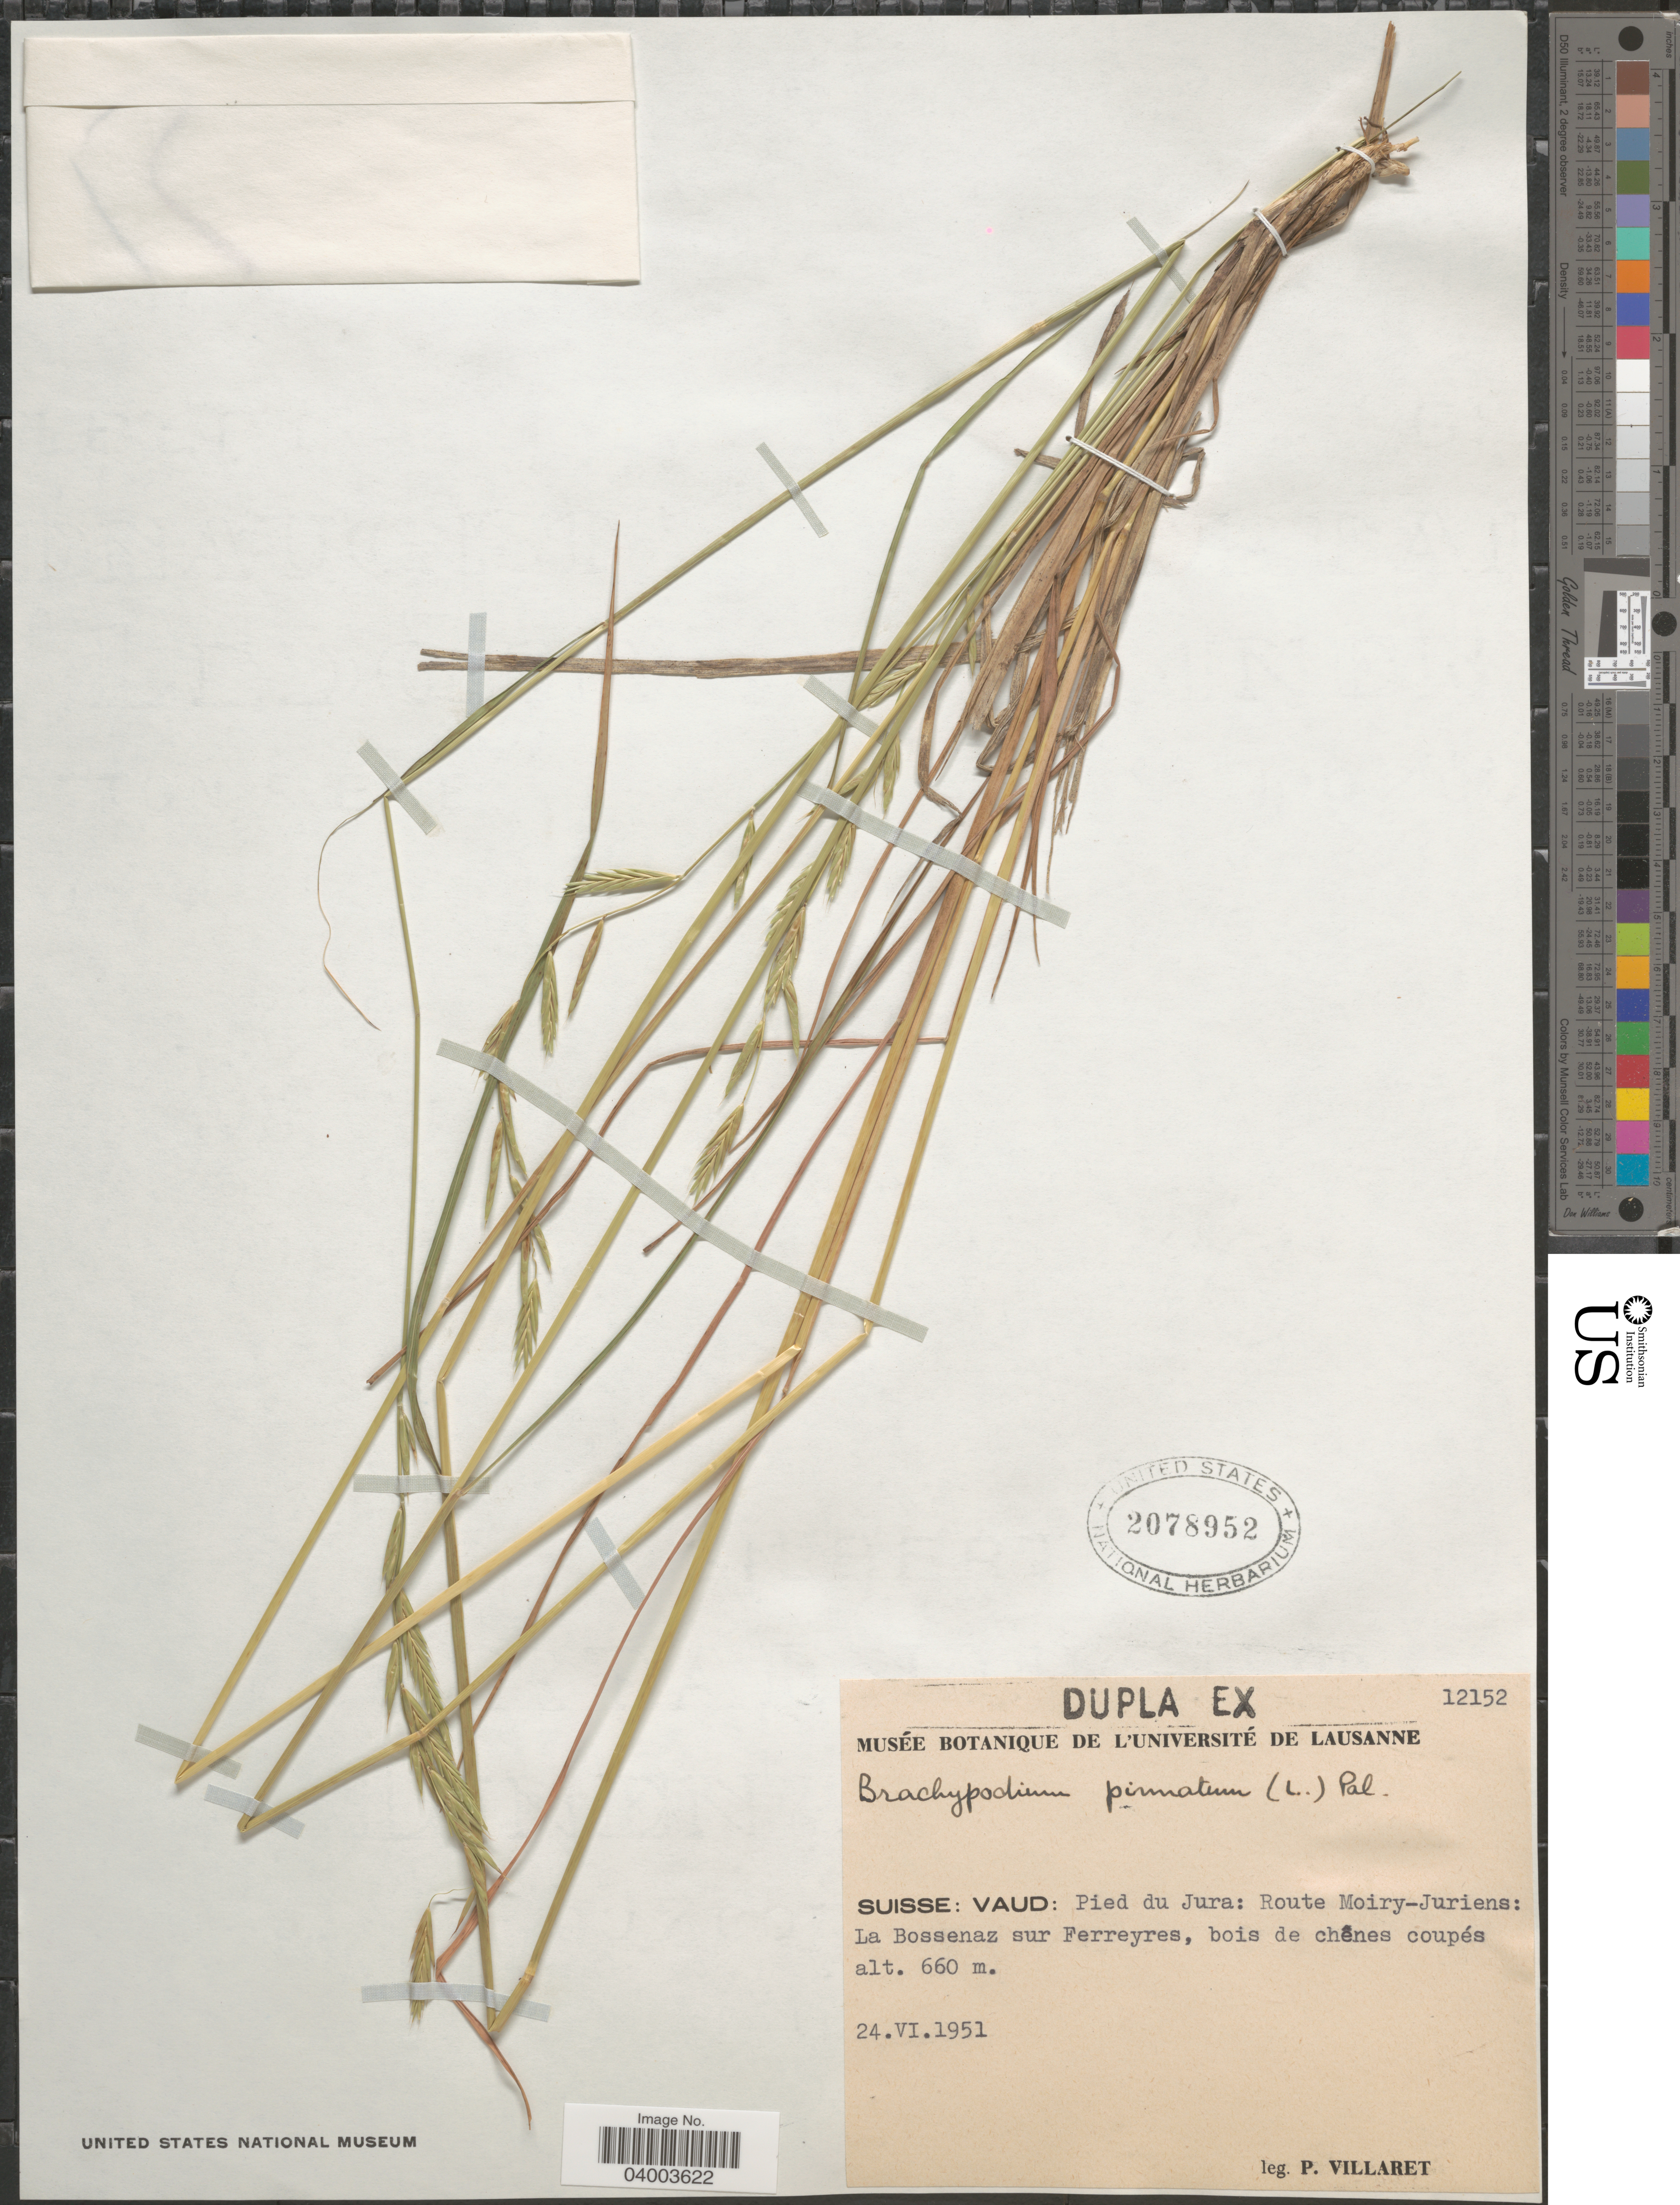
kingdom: Plantae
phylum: Tracheophyta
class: Liliopsida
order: Poales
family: Poaceae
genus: Brachypodium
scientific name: Brachypodium pinnatum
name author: (L.) P. Beauv.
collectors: P. Villaret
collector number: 12152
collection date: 1951-06-24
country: Switzerland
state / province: Vaud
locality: Suisse: Vaud: Pied du Jura: Route Moiry-Juriens: La Bossenaz sur Ferreyres, bois de chênes coupés.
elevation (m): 660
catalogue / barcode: US 2078952